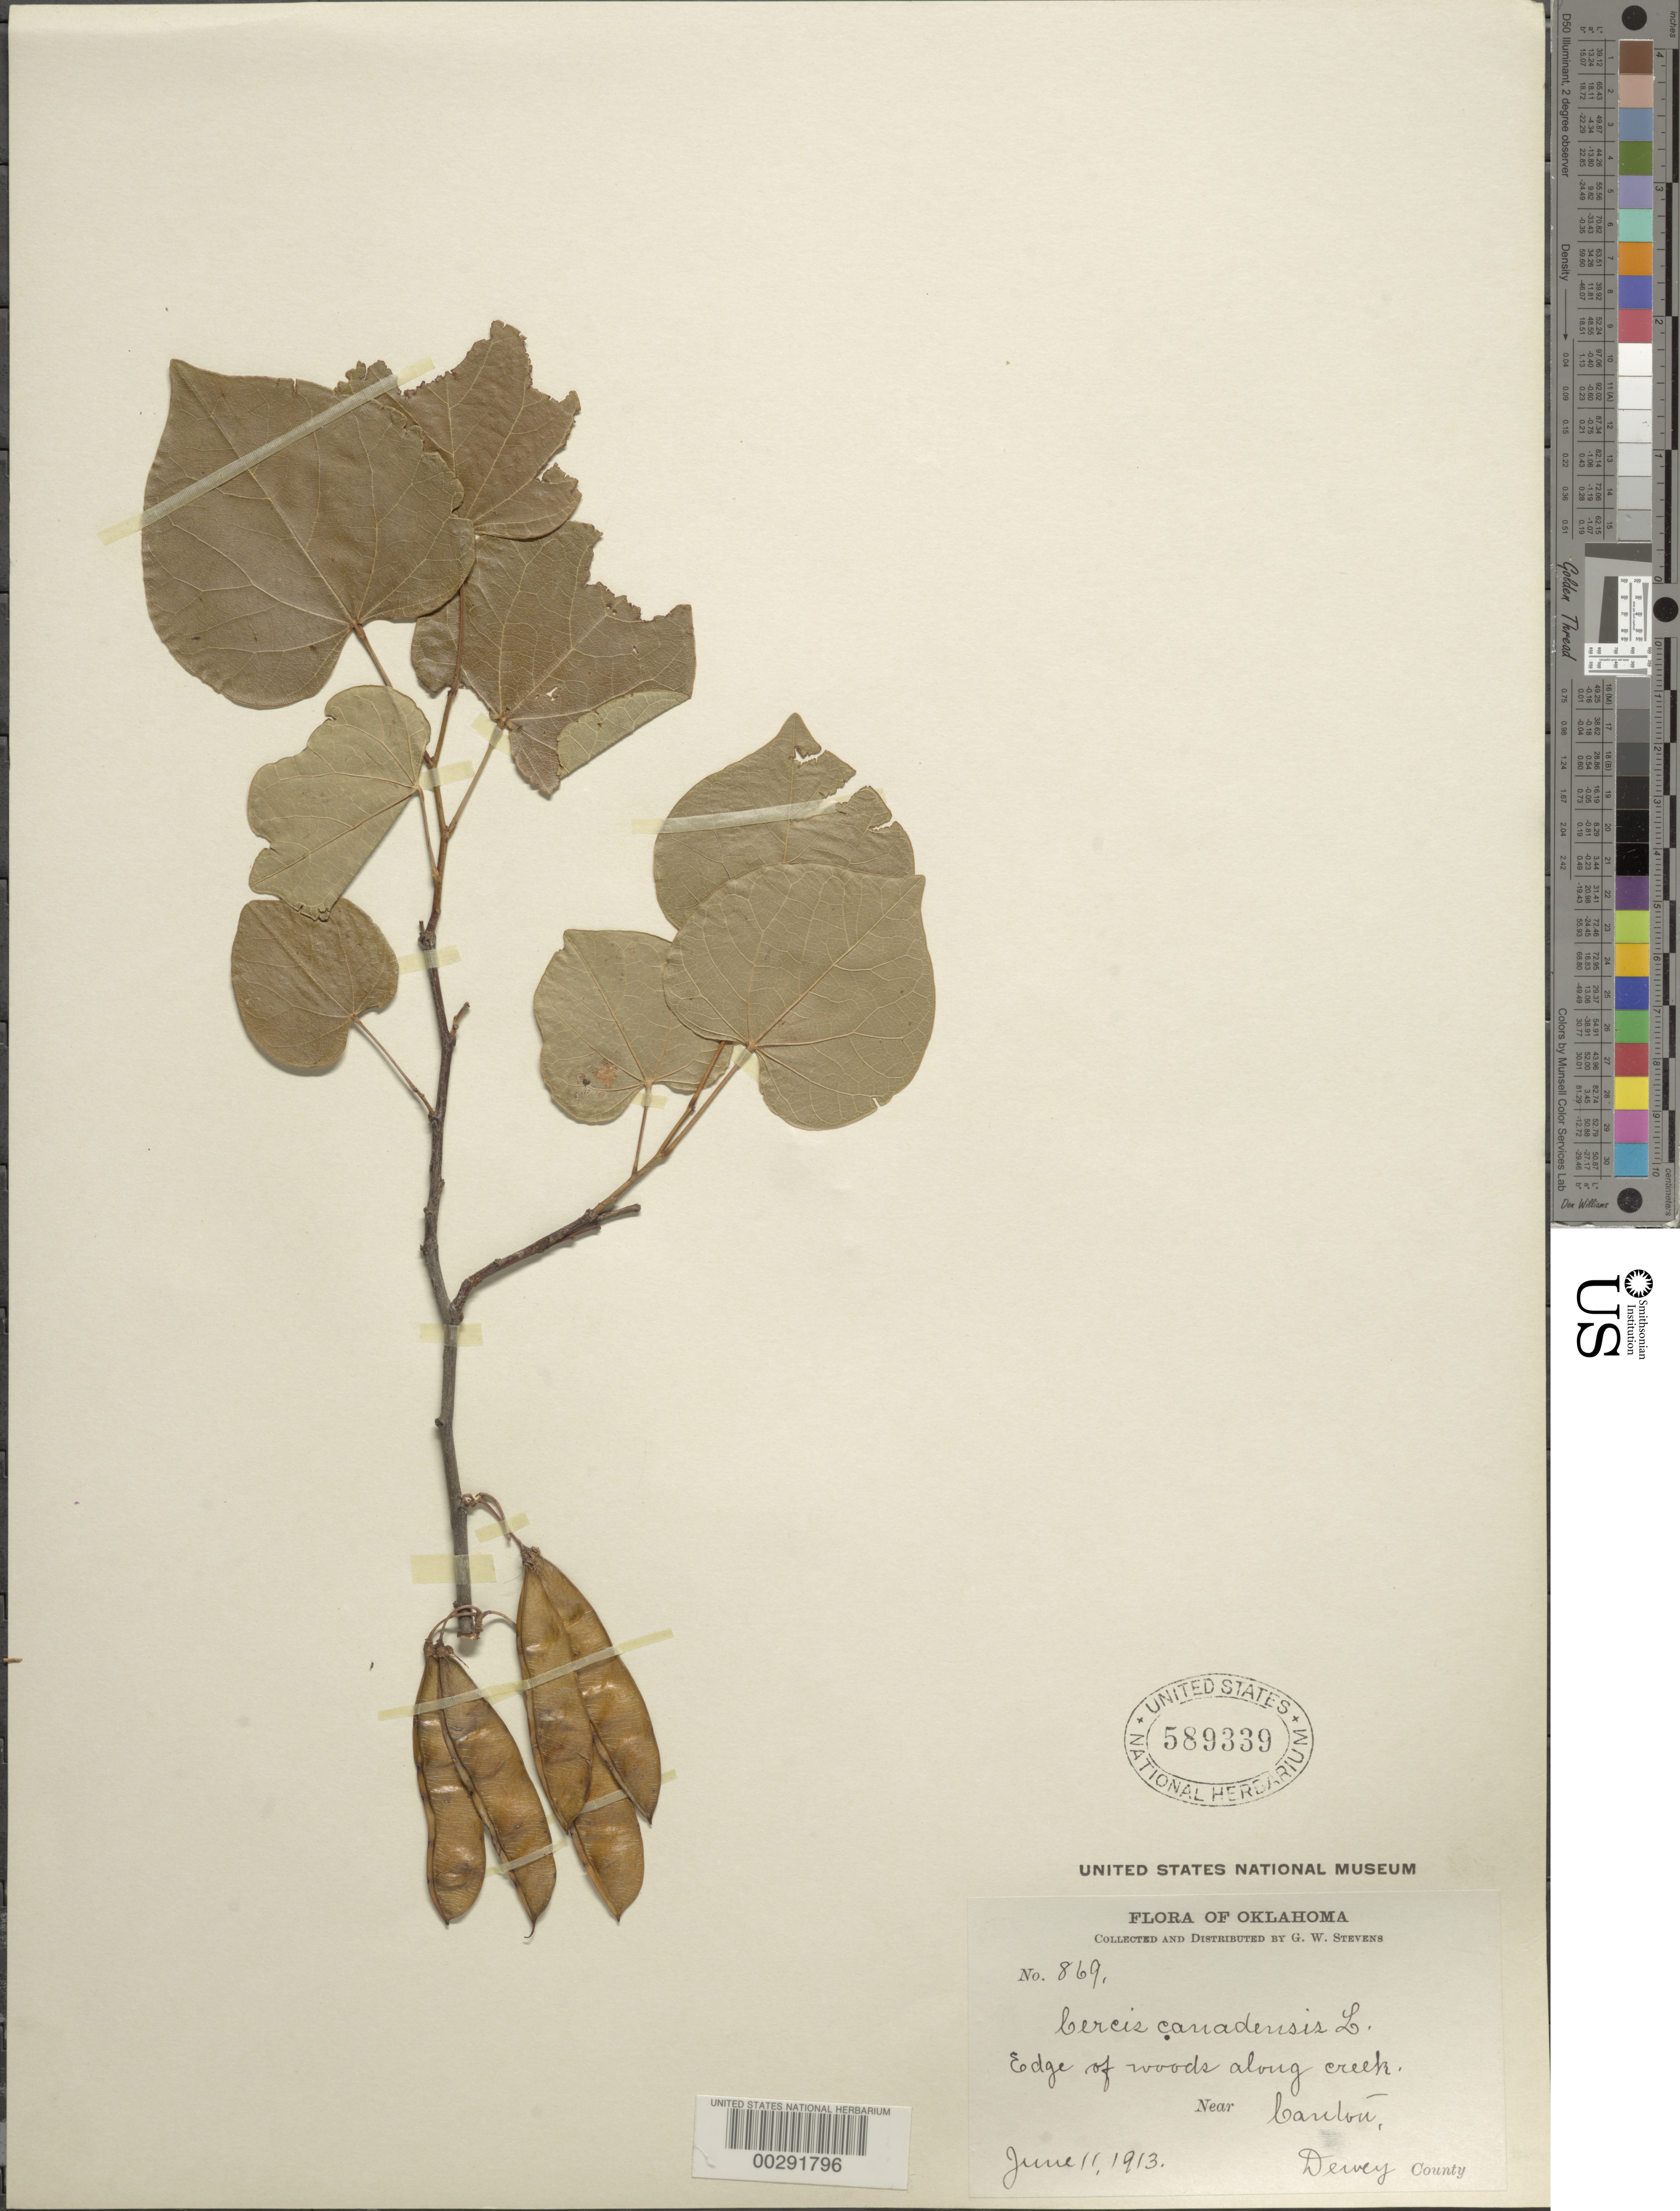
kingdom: Plantae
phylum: Tracheophyta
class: Magnoliopsida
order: Fabales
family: Fabaceae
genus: Cercis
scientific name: Cercis canadensis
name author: L.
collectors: G. W. Stevens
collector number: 869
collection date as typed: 11 Jun 1913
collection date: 1913-06-11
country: United States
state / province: Oklahoma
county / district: Dewey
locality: Near Canton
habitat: Edge of woods along creek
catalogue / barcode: US 589339